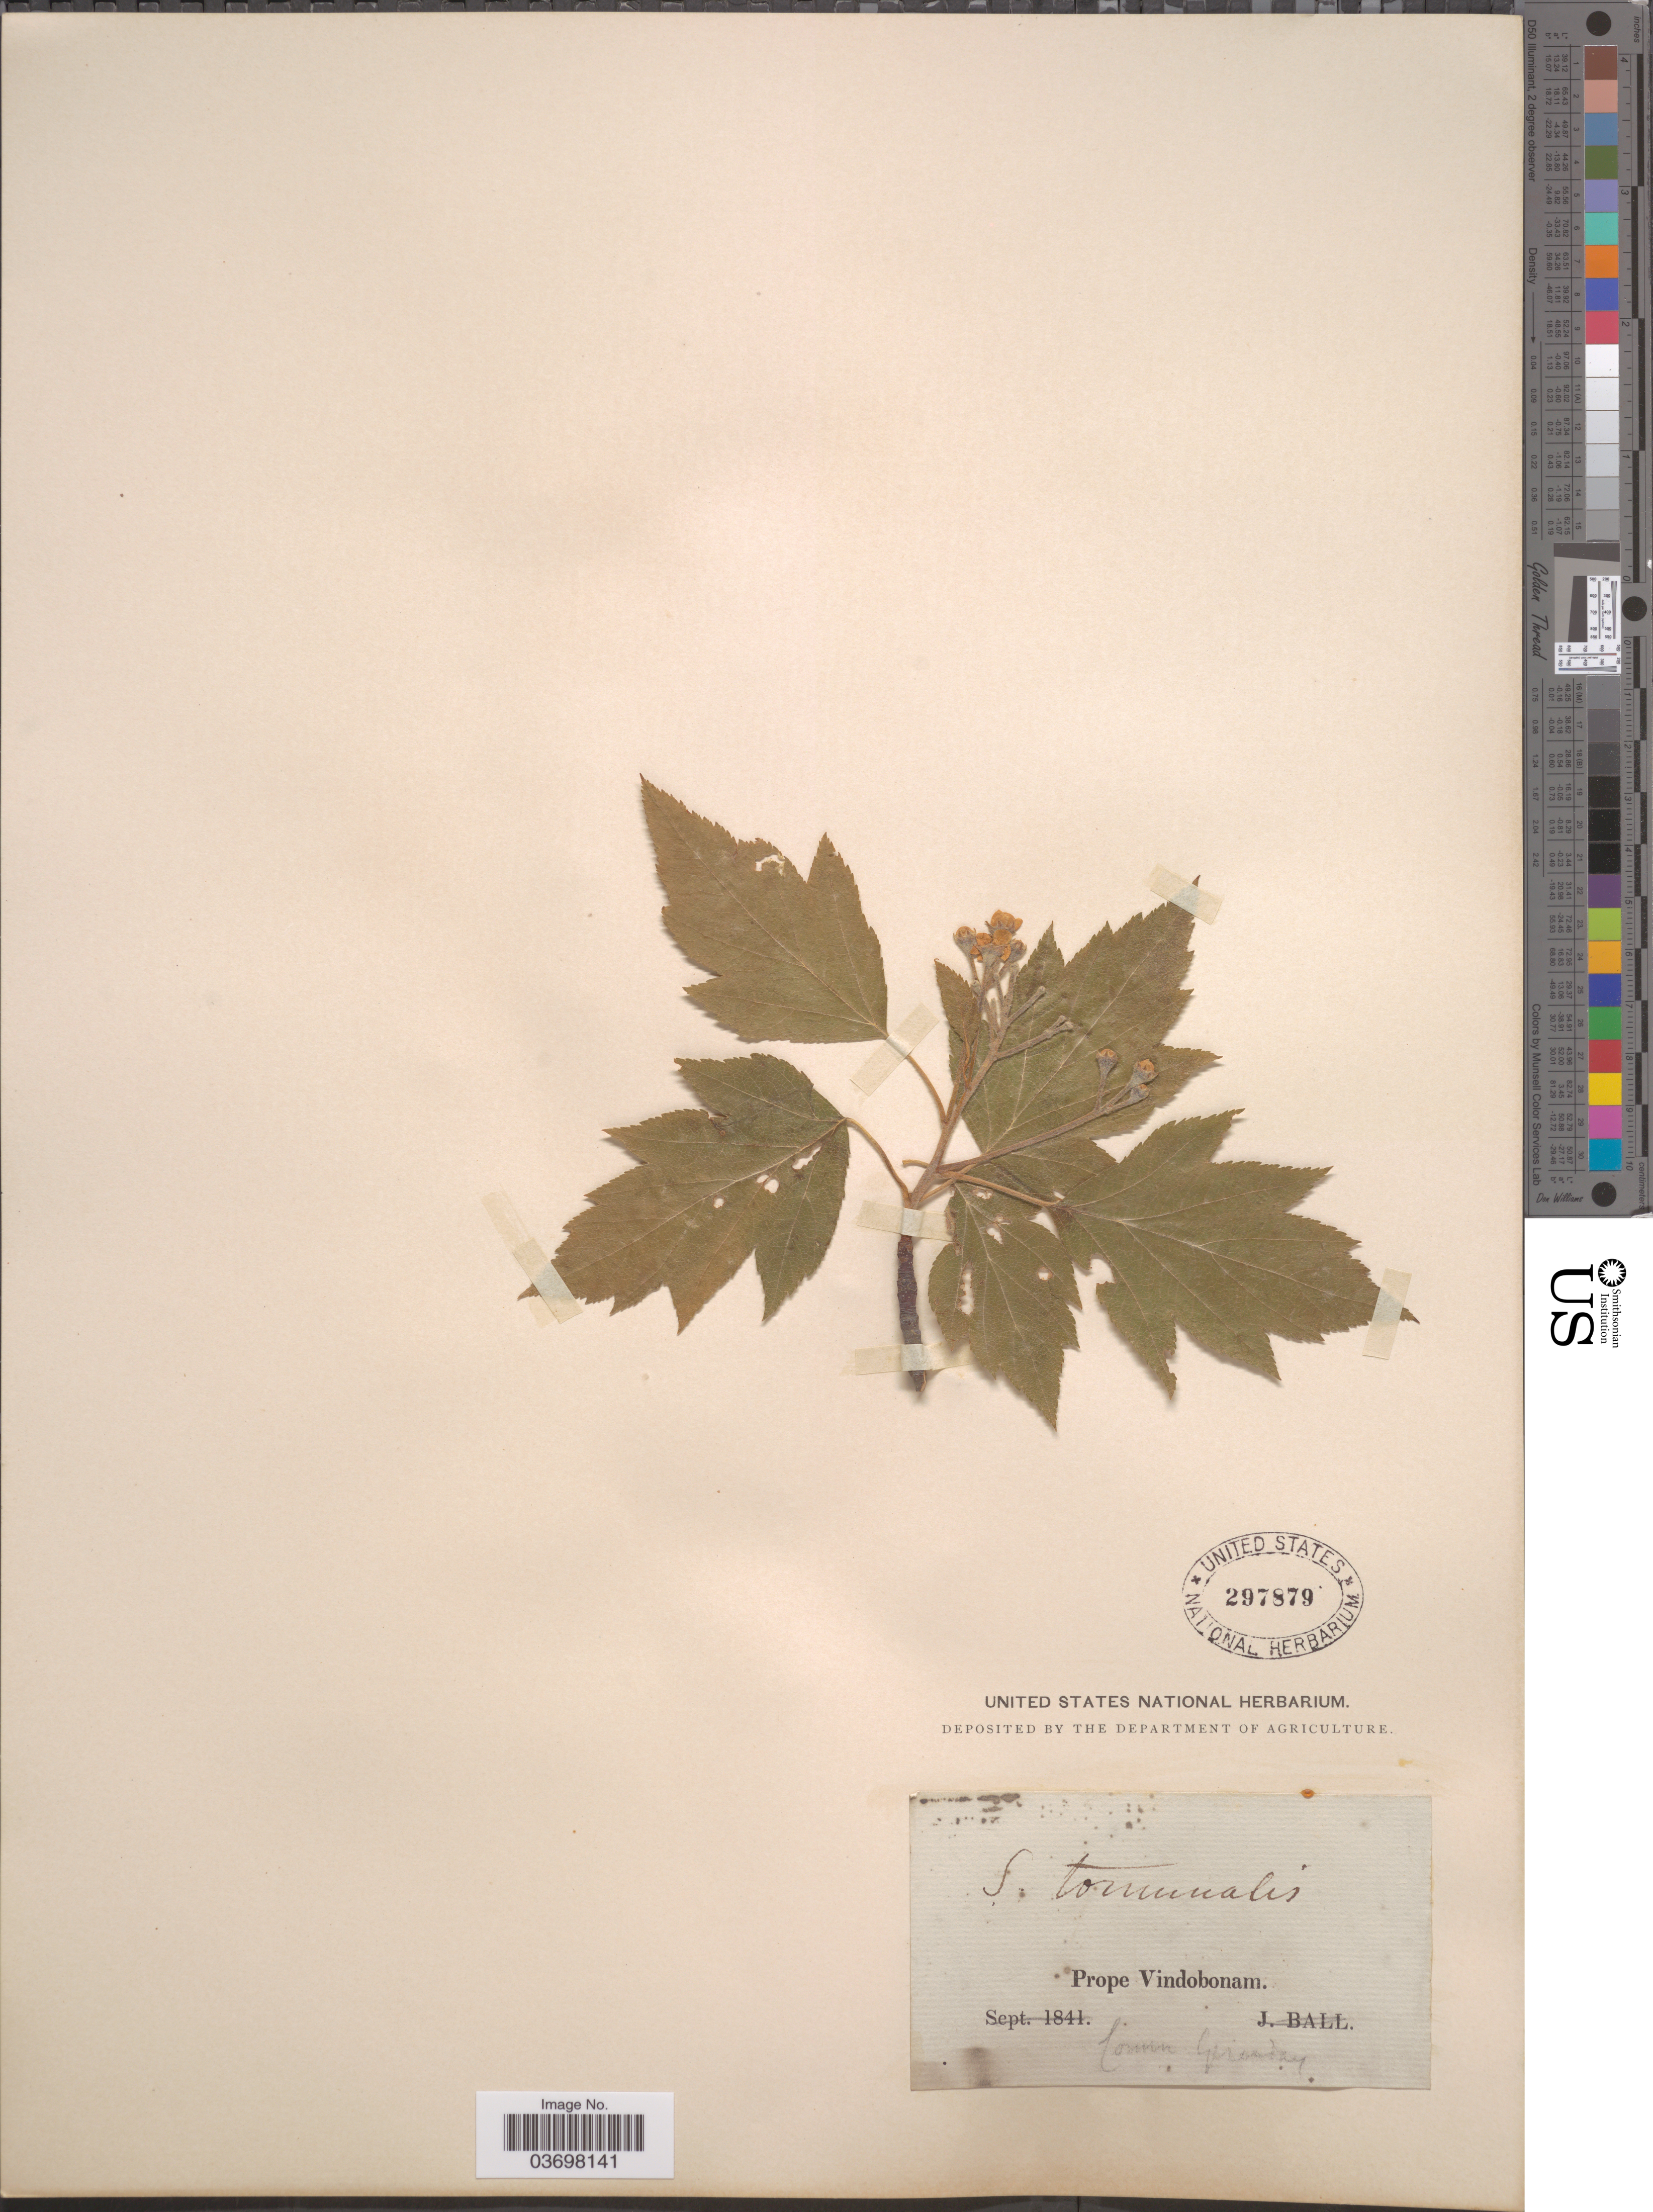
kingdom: Plantae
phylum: Tracheophyta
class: Magnoliopsida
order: Rosales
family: Rosaceae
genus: Sorbus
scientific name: Sorbus torminalis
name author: (L.) Crantz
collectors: Gerenday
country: Austria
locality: Prope Vindobonam.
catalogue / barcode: US 297879